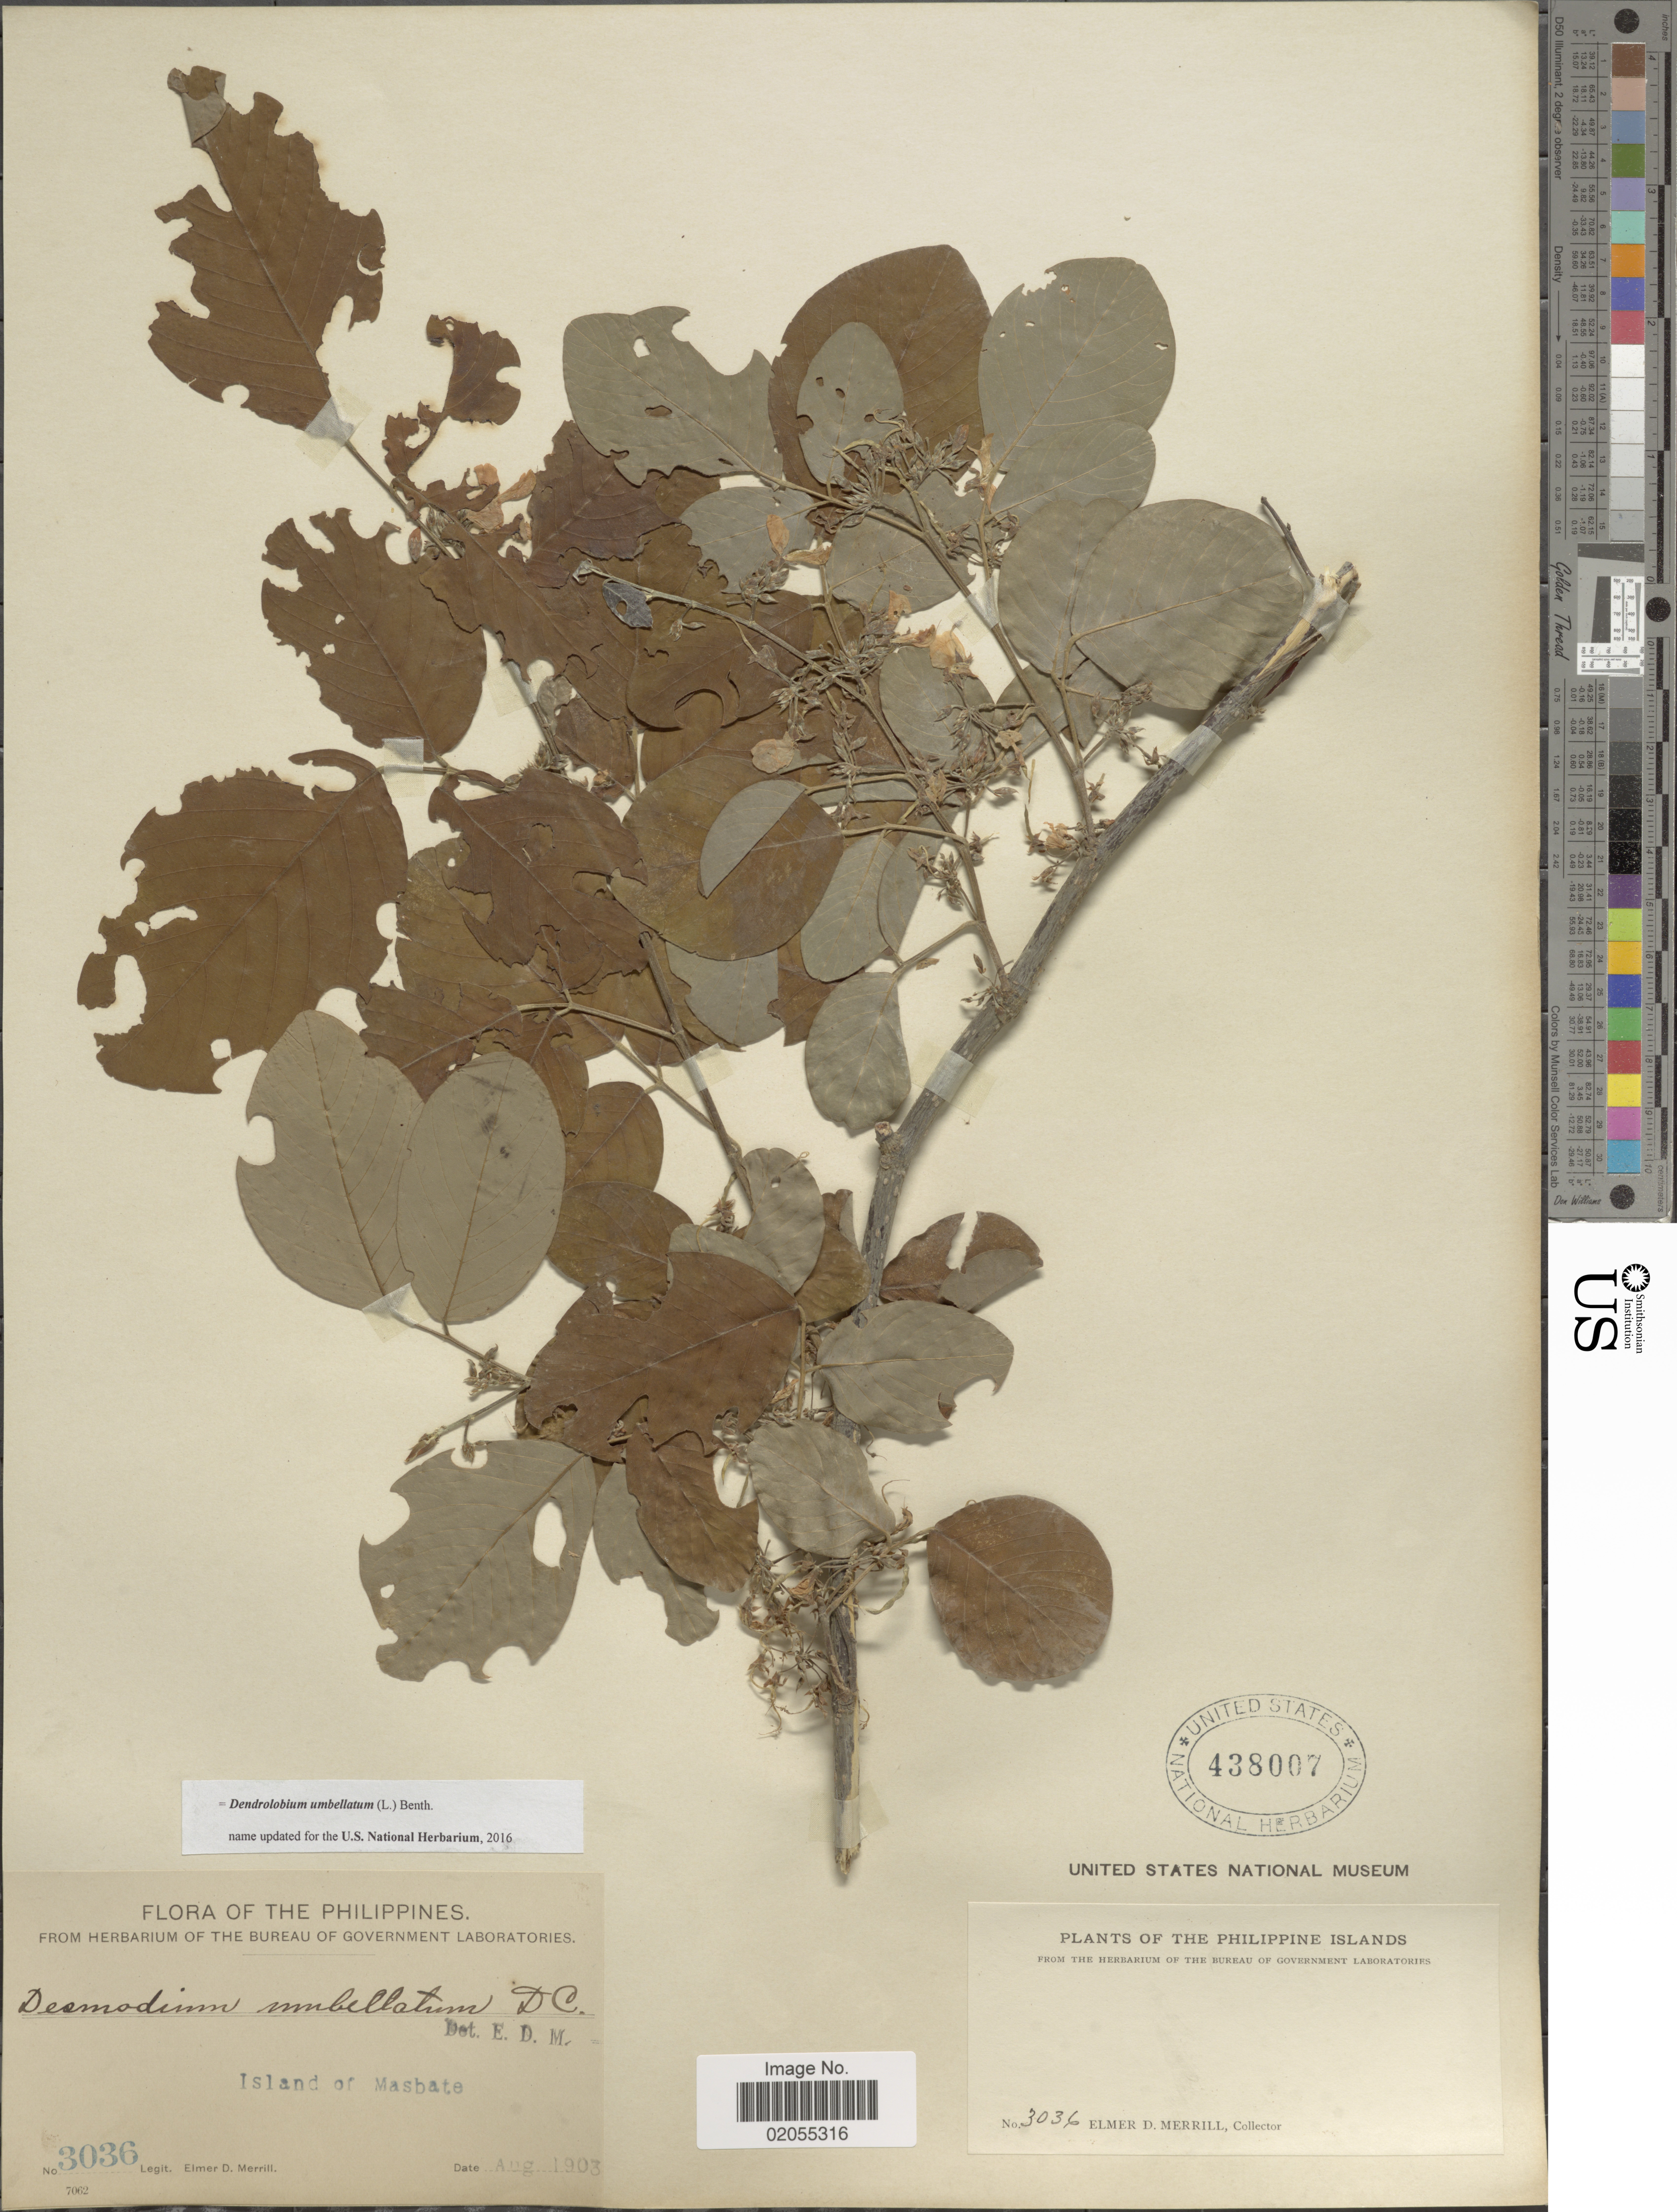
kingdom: Plantae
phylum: Tracheophyta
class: Magnoliopsida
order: Fabales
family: Fabaceae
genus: Dendrolobium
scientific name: Dendrolobium umbellatum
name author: (L.) Benth.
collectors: E. D. Merrill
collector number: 3036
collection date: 1903-08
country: Philippines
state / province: Bicol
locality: Island of Masbate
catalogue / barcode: US 438007